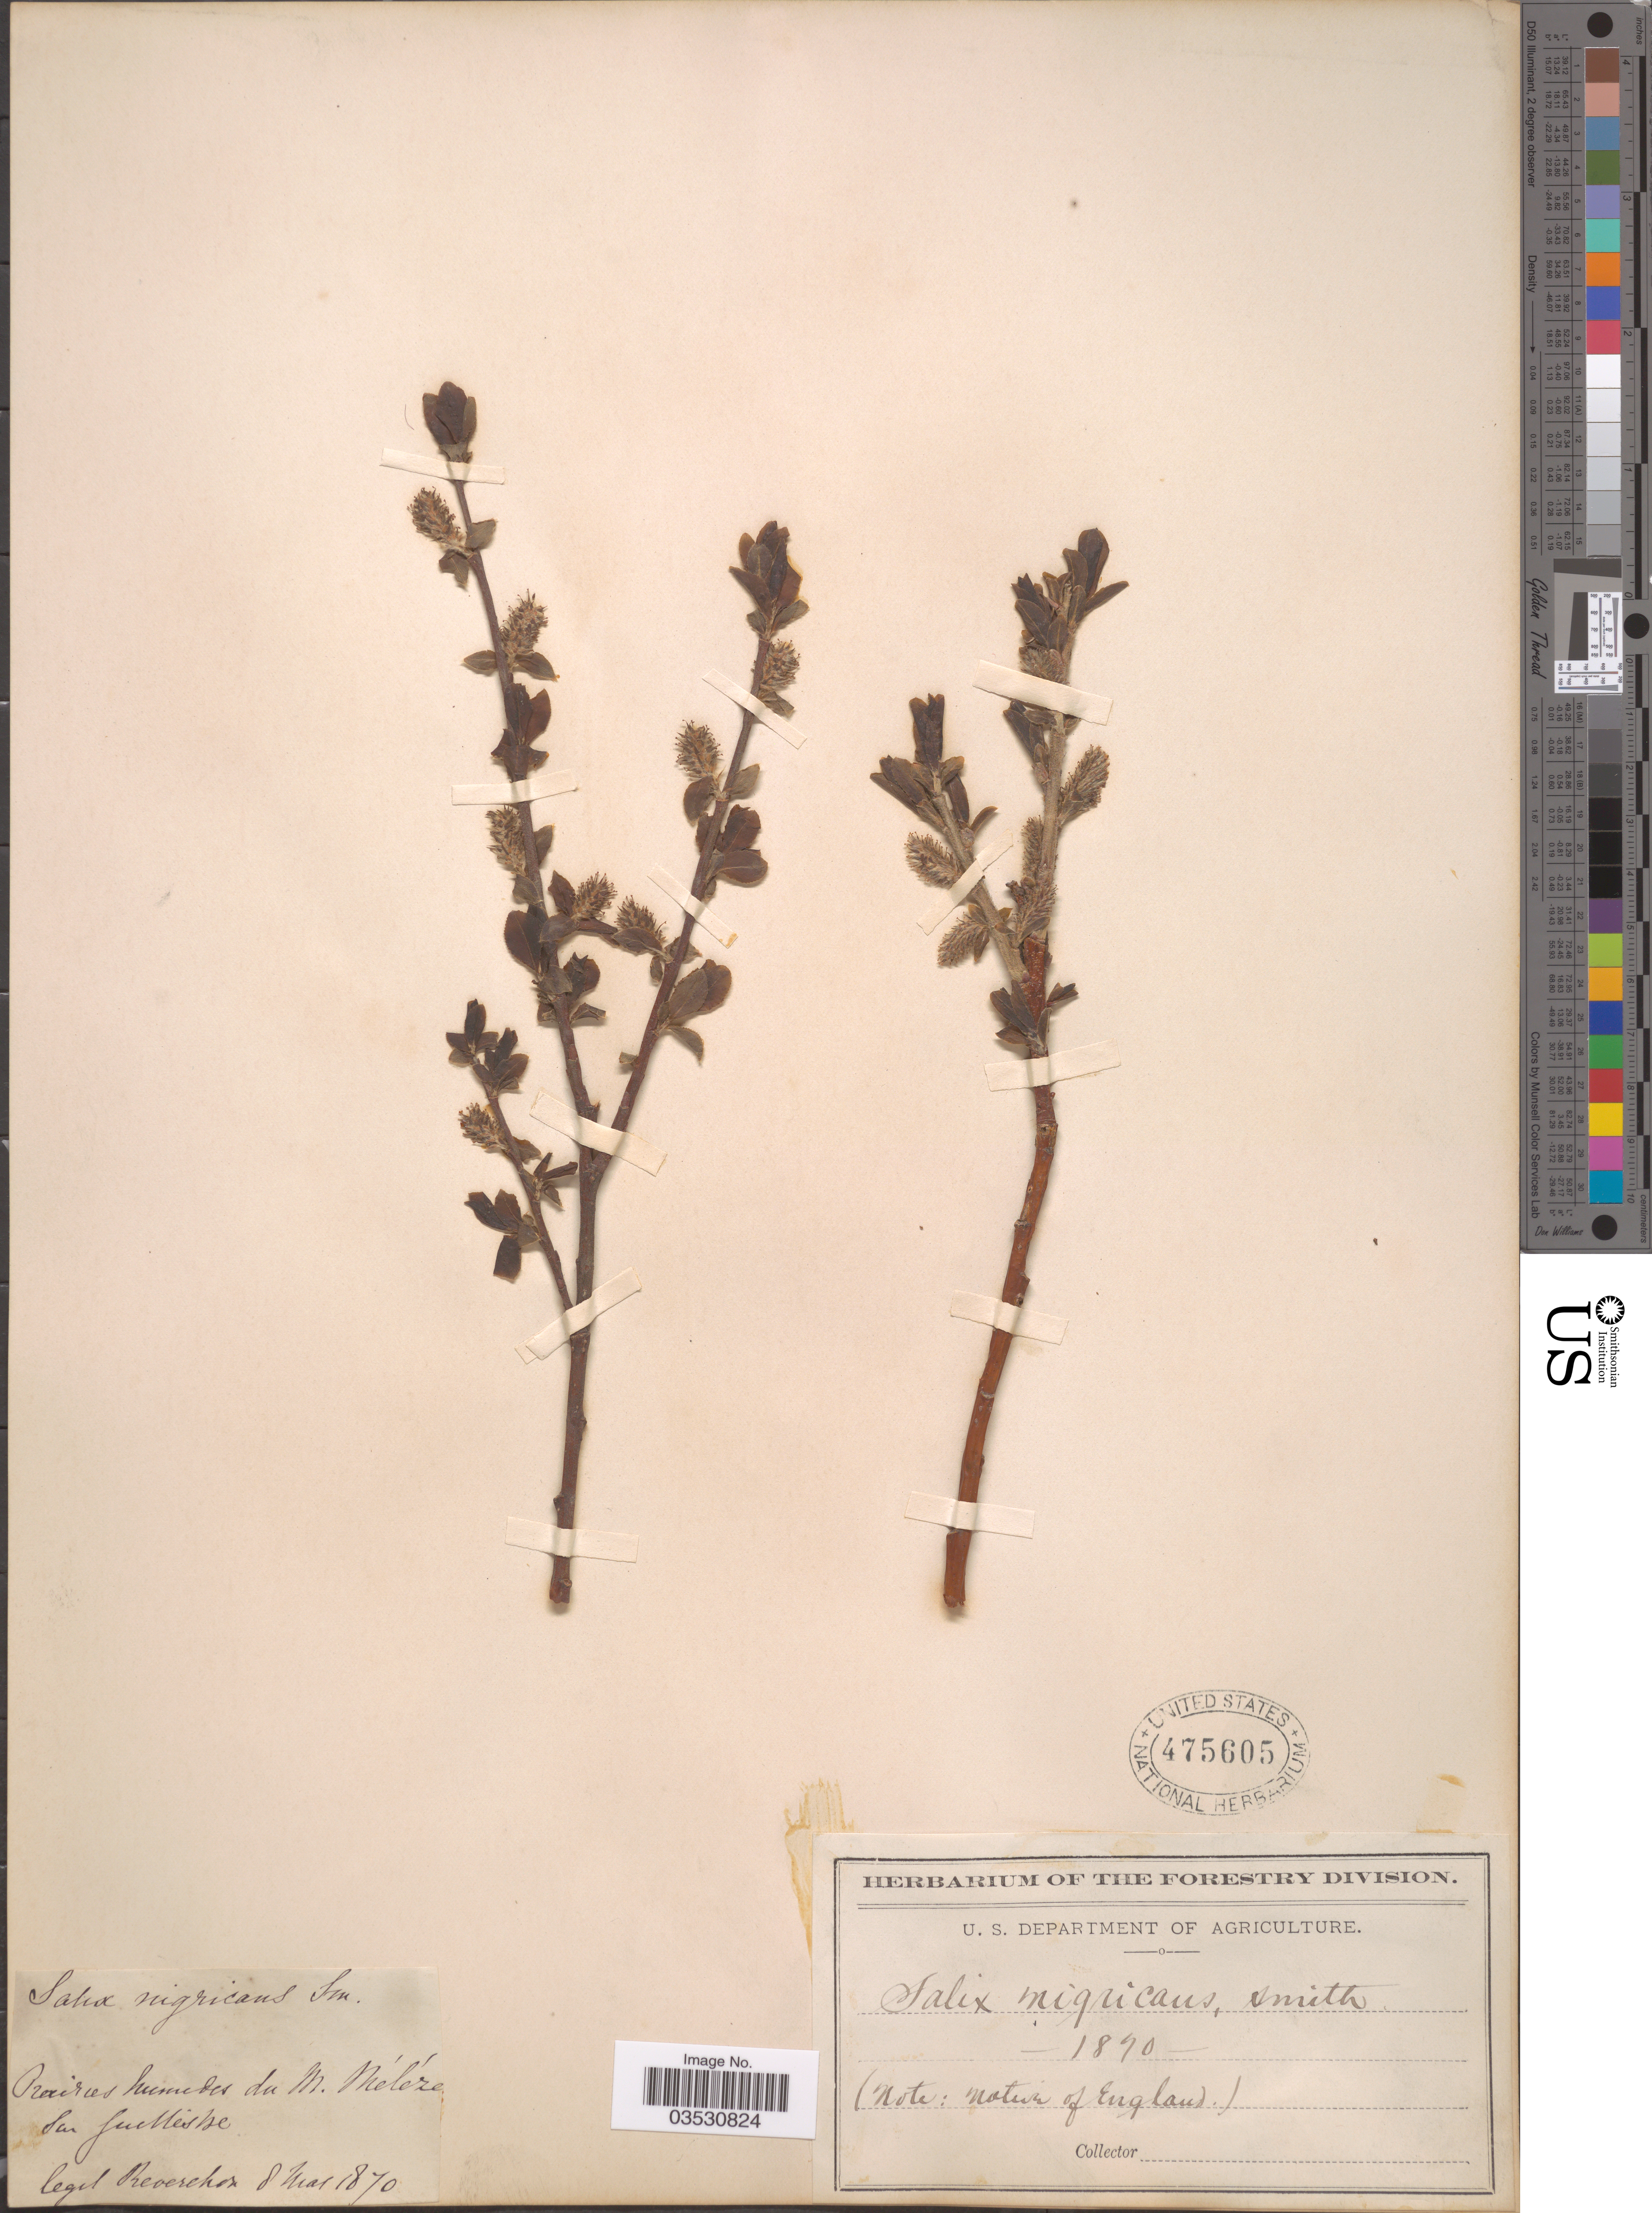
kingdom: Plantae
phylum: Tracheophyta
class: Magnoliopsida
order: Malpighiales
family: Salicaceae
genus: Salix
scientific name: Salix nigricans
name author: Sm.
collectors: -. Reverchon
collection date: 1870-03-08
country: France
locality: Prairies humides du M. Méléze sur Guillestre.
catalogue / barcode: US 475605